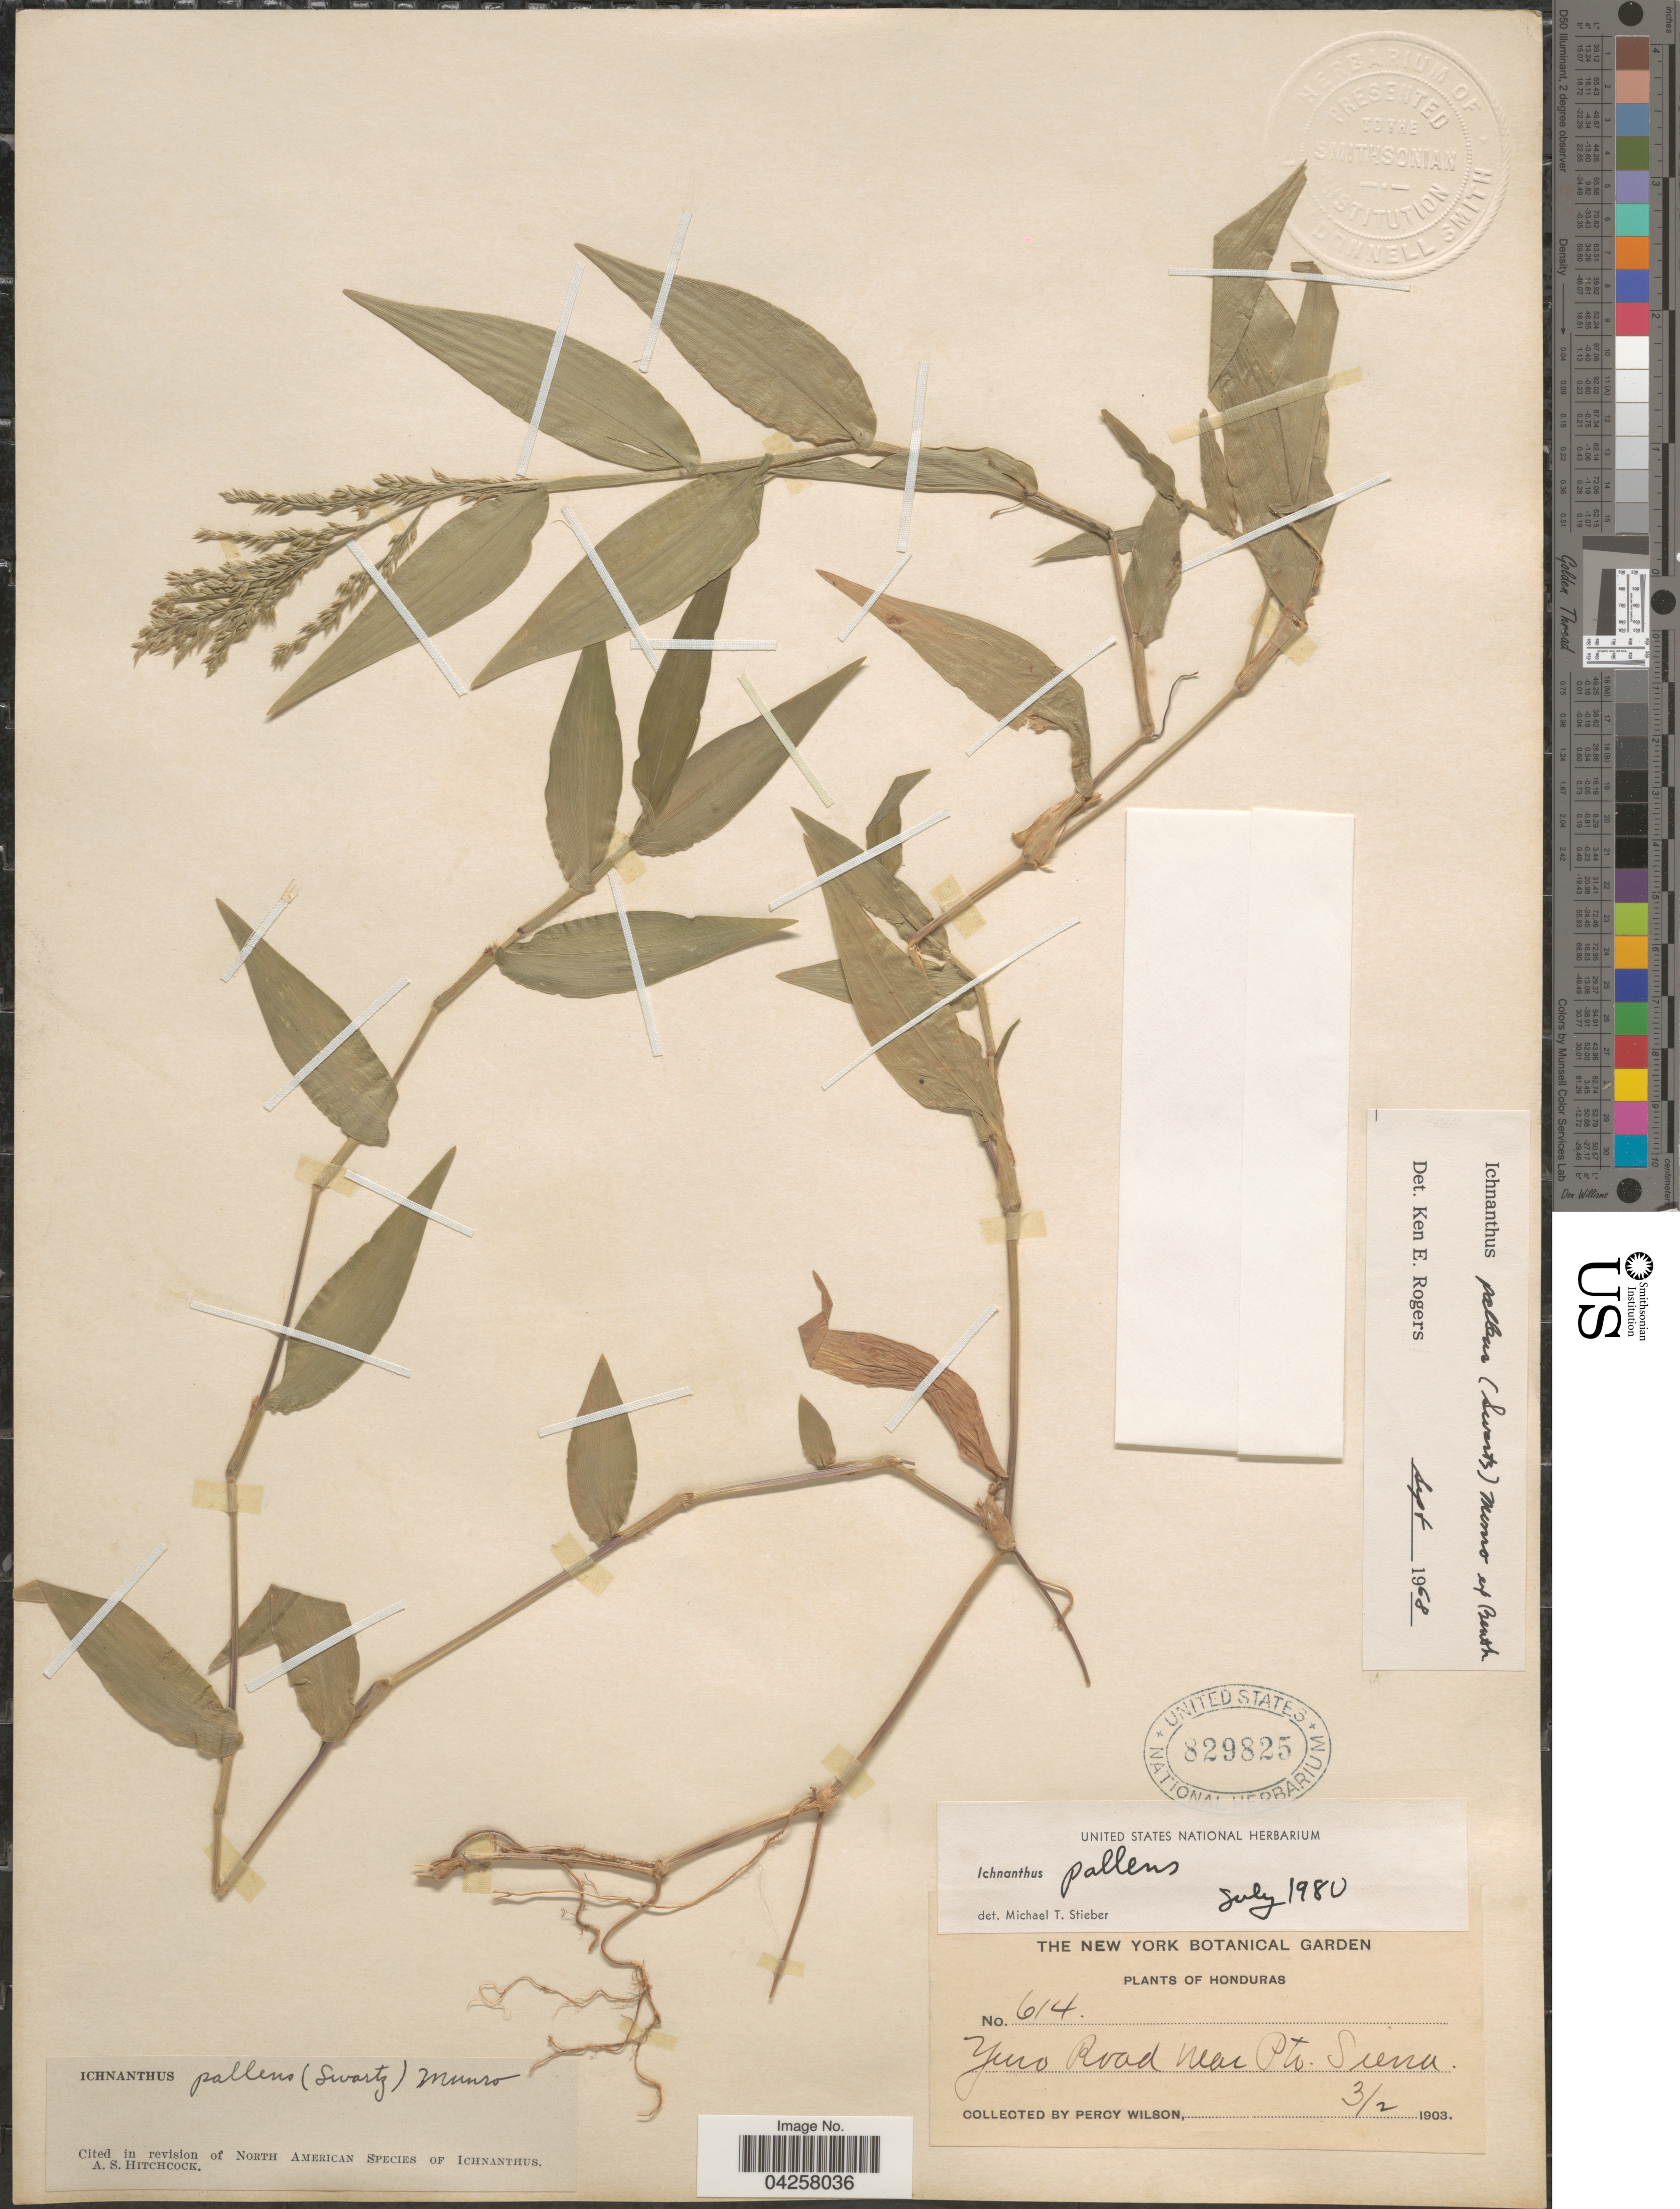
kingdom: Plantae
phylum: Tracheophyta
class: Liliopsida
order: Poales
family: Poaceae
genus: Ichnanthus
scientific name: Ichnanthus pallens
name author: (Sw.) Munro ex Benth.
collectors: P. Wilson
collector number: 614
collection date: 1903-02-03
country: Honduras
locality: Yuro Road near Pt. Sierra.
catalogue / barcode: US 829825